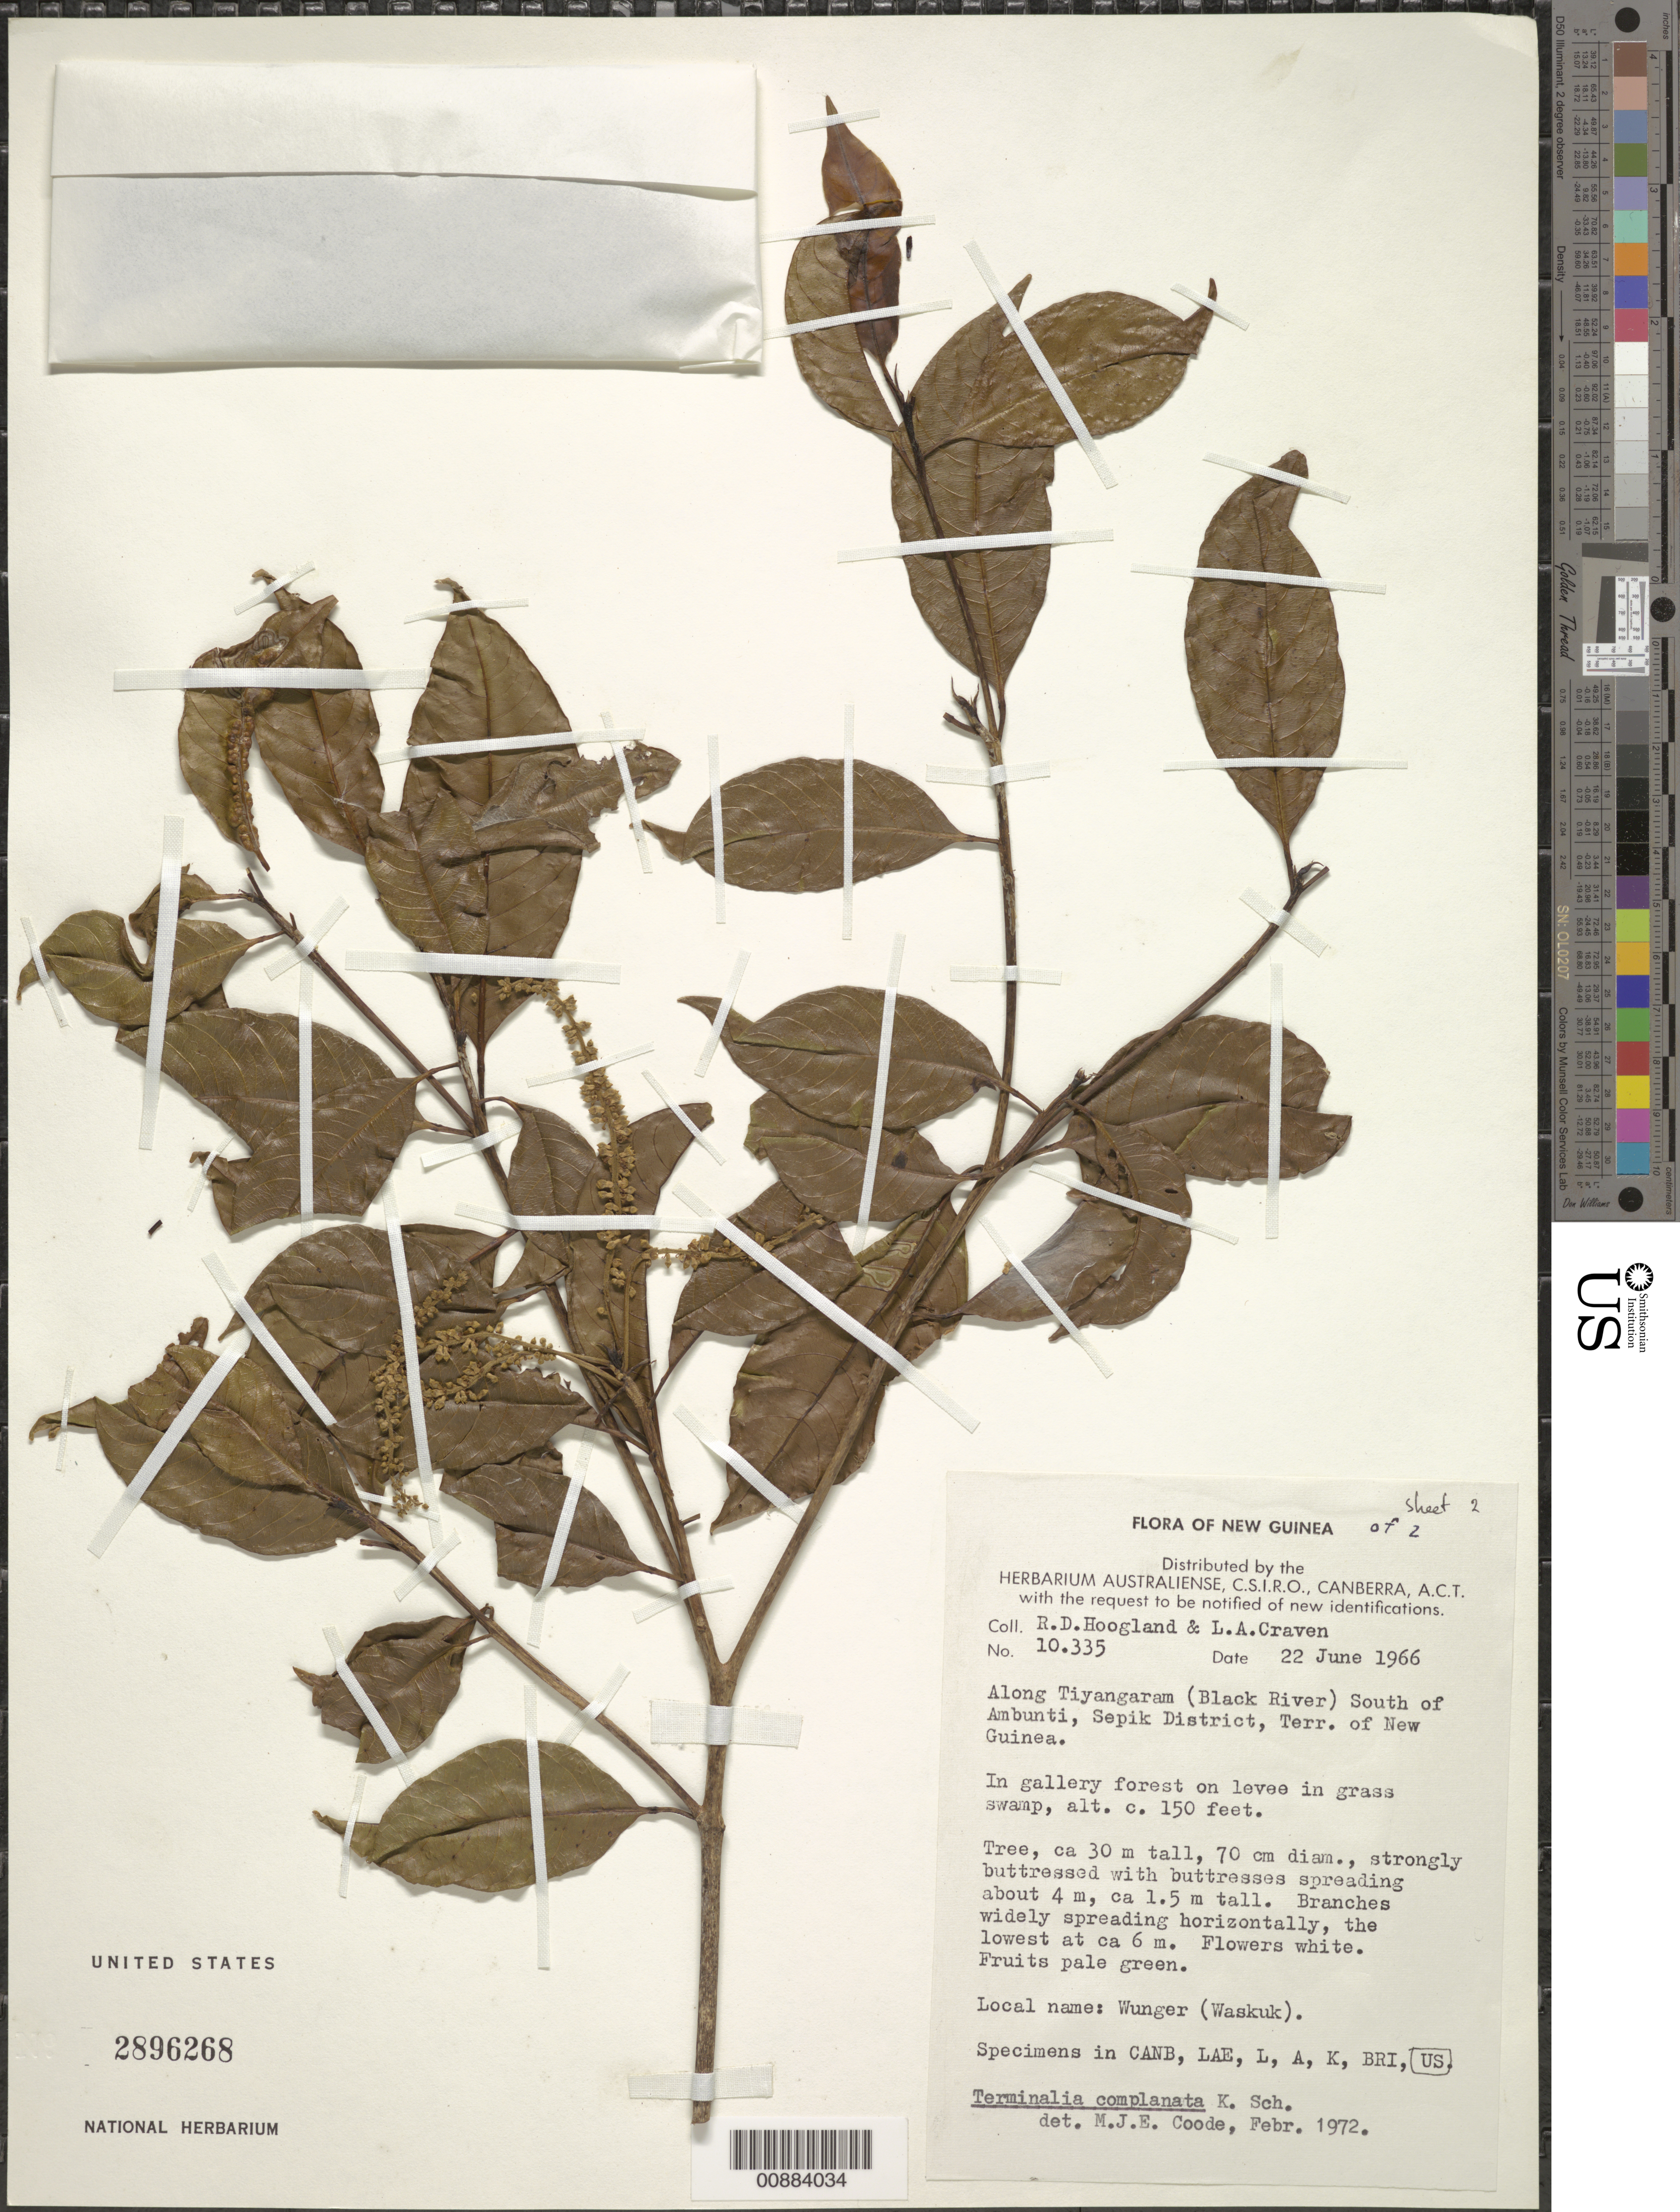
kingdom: Plantae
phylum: Tracheophyta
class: Magnoliopsida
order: Myrtales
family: Combretaceae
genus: Terminalia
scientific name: Terminalia complanata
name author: K. Schum.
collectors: R. D. Hoogland & L. A. Craven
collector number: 10335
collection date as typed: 22 Jun 1966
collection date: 1966-06-22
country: Papua New Guinea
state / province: East Sepik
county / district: Ambunti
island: New Guinea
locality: along Tiyangaram (Black River) S of Ambunti, Sepik District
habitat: in gallery forest on levee in grass swamp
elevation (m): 46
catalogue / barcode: US 2896268